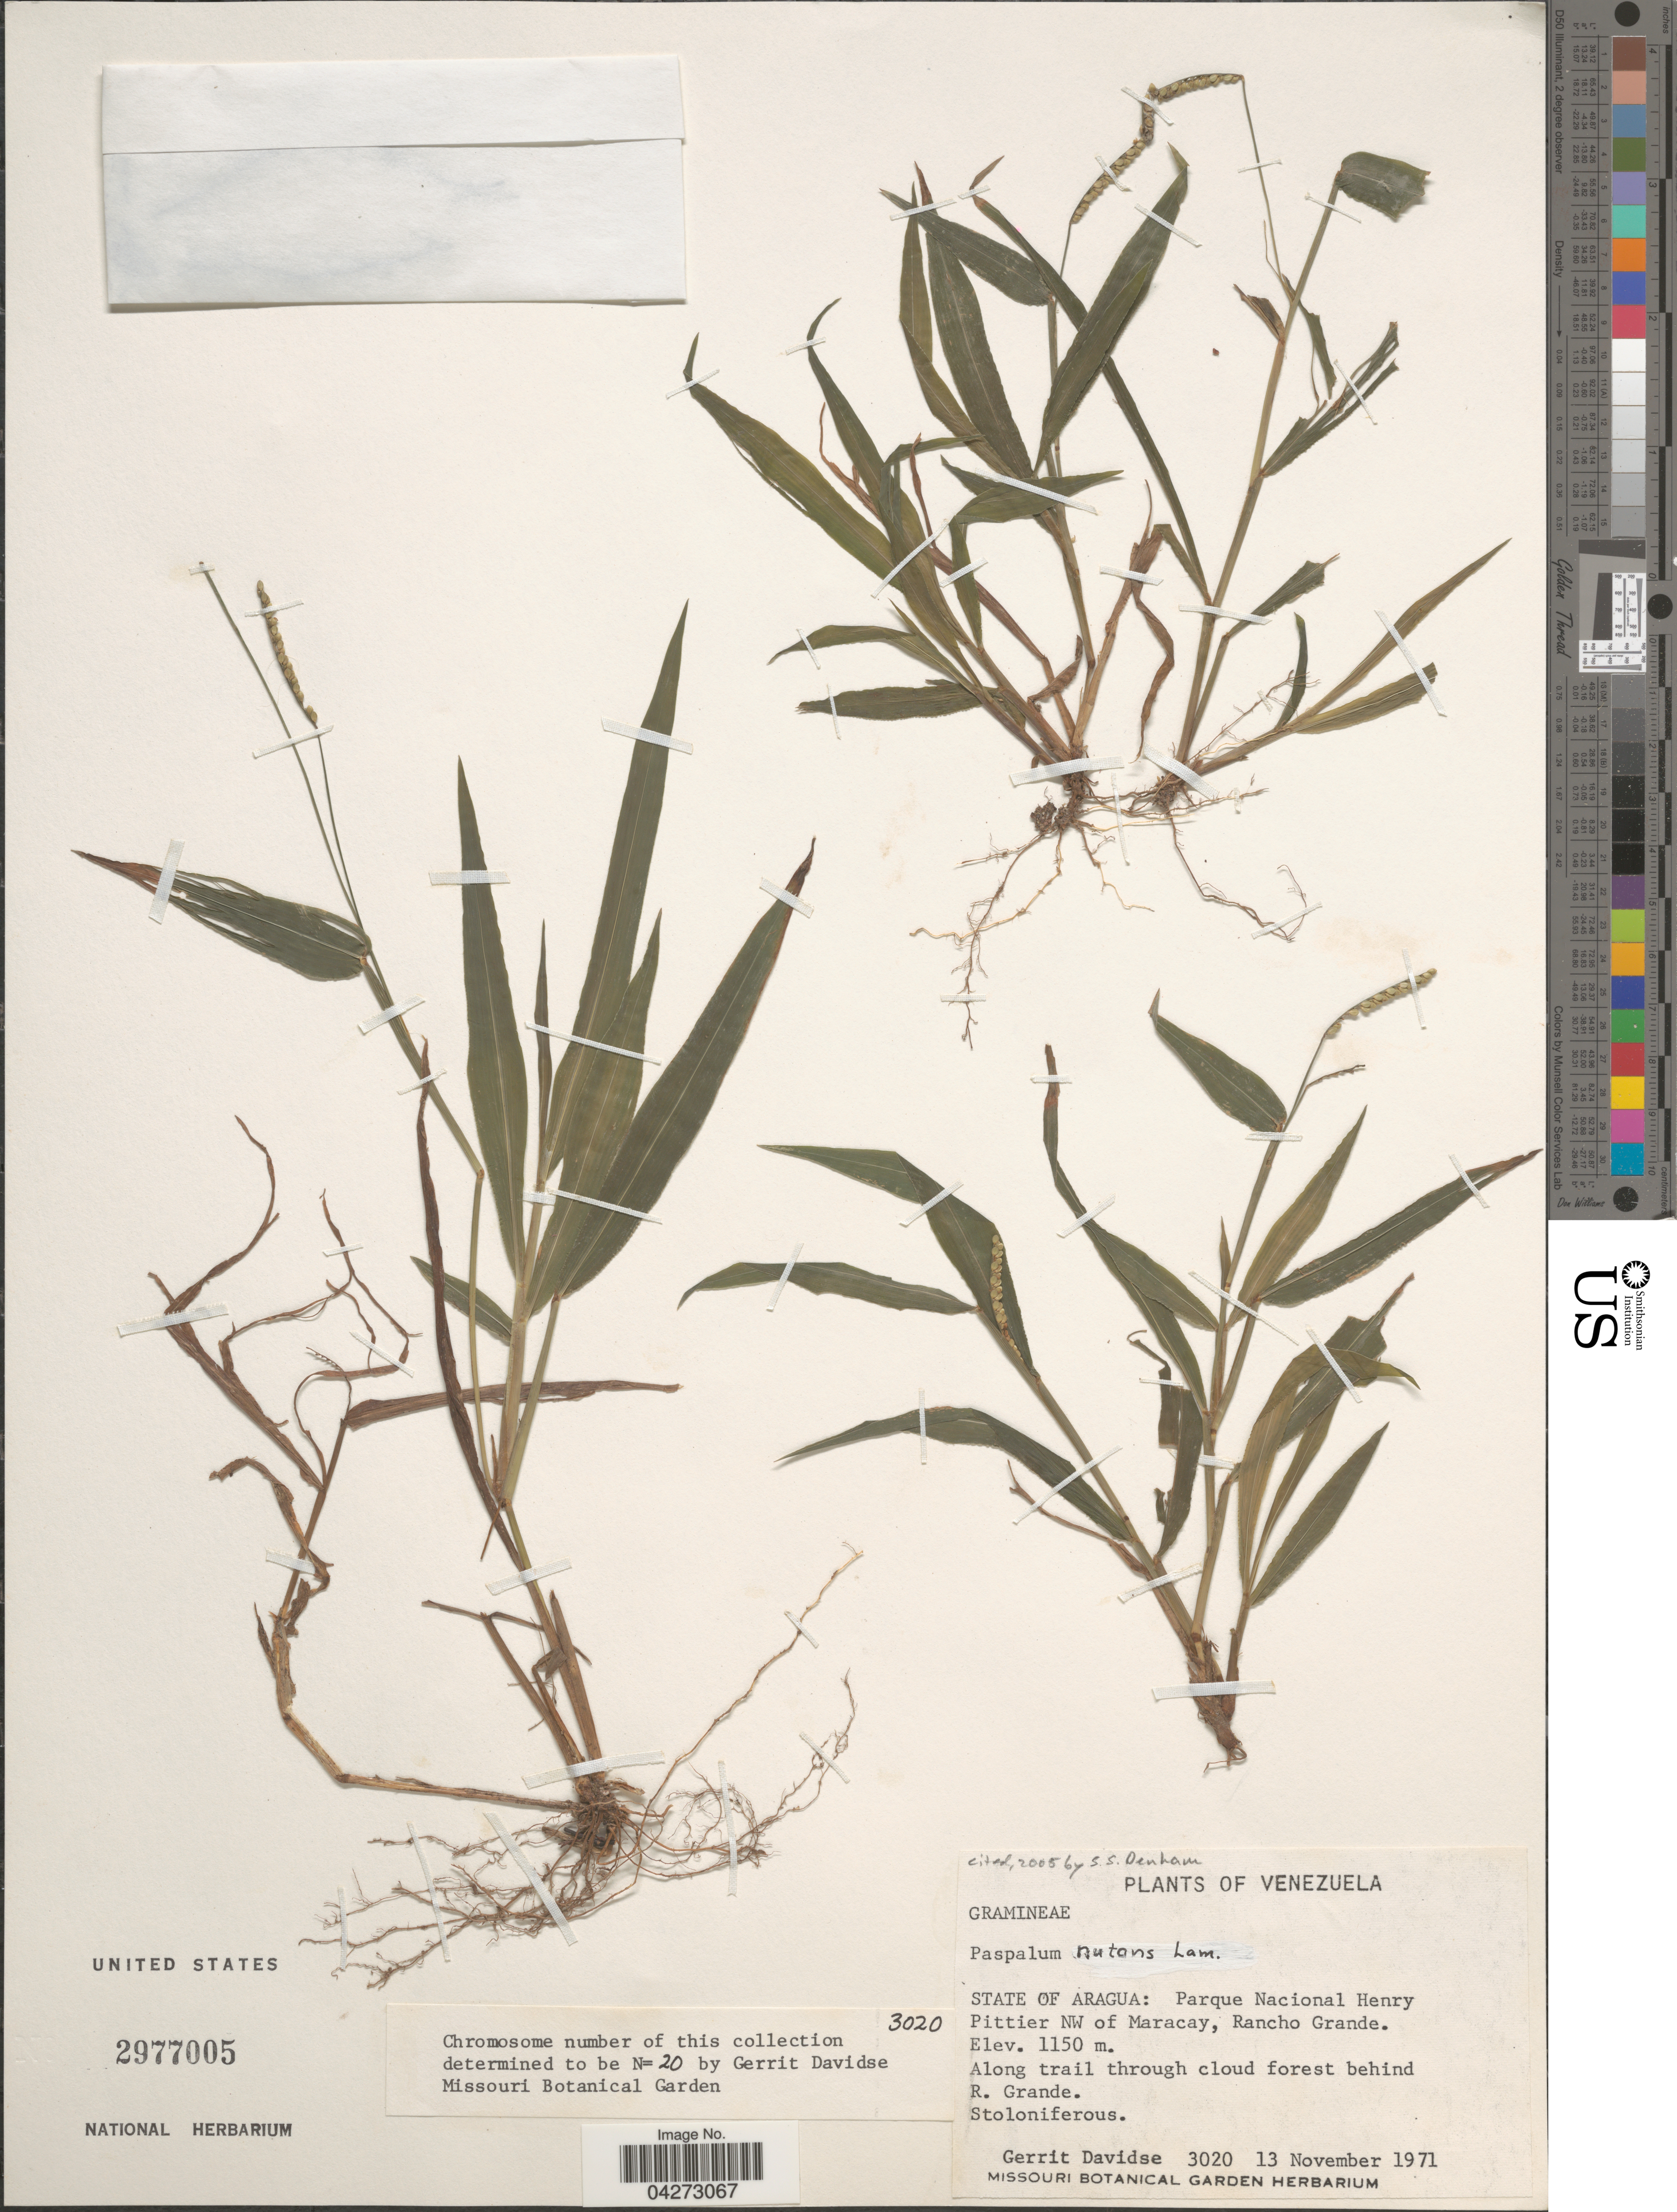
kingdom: Plantae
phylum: Tracheophyta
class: Liliopsida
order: Poales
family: Poaceae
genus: Paspalum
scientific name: Paspalum nutans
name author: Lam.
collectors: G. Davidse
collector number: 3020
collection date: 1971-11-13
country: Venezuela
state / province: Aragua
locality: Parque Nacional Henry Pittier NW of Maracay, Rancho Grande. Along trail through cloud forest behind R. Grande.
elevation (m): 1150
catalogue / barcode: US 2977005